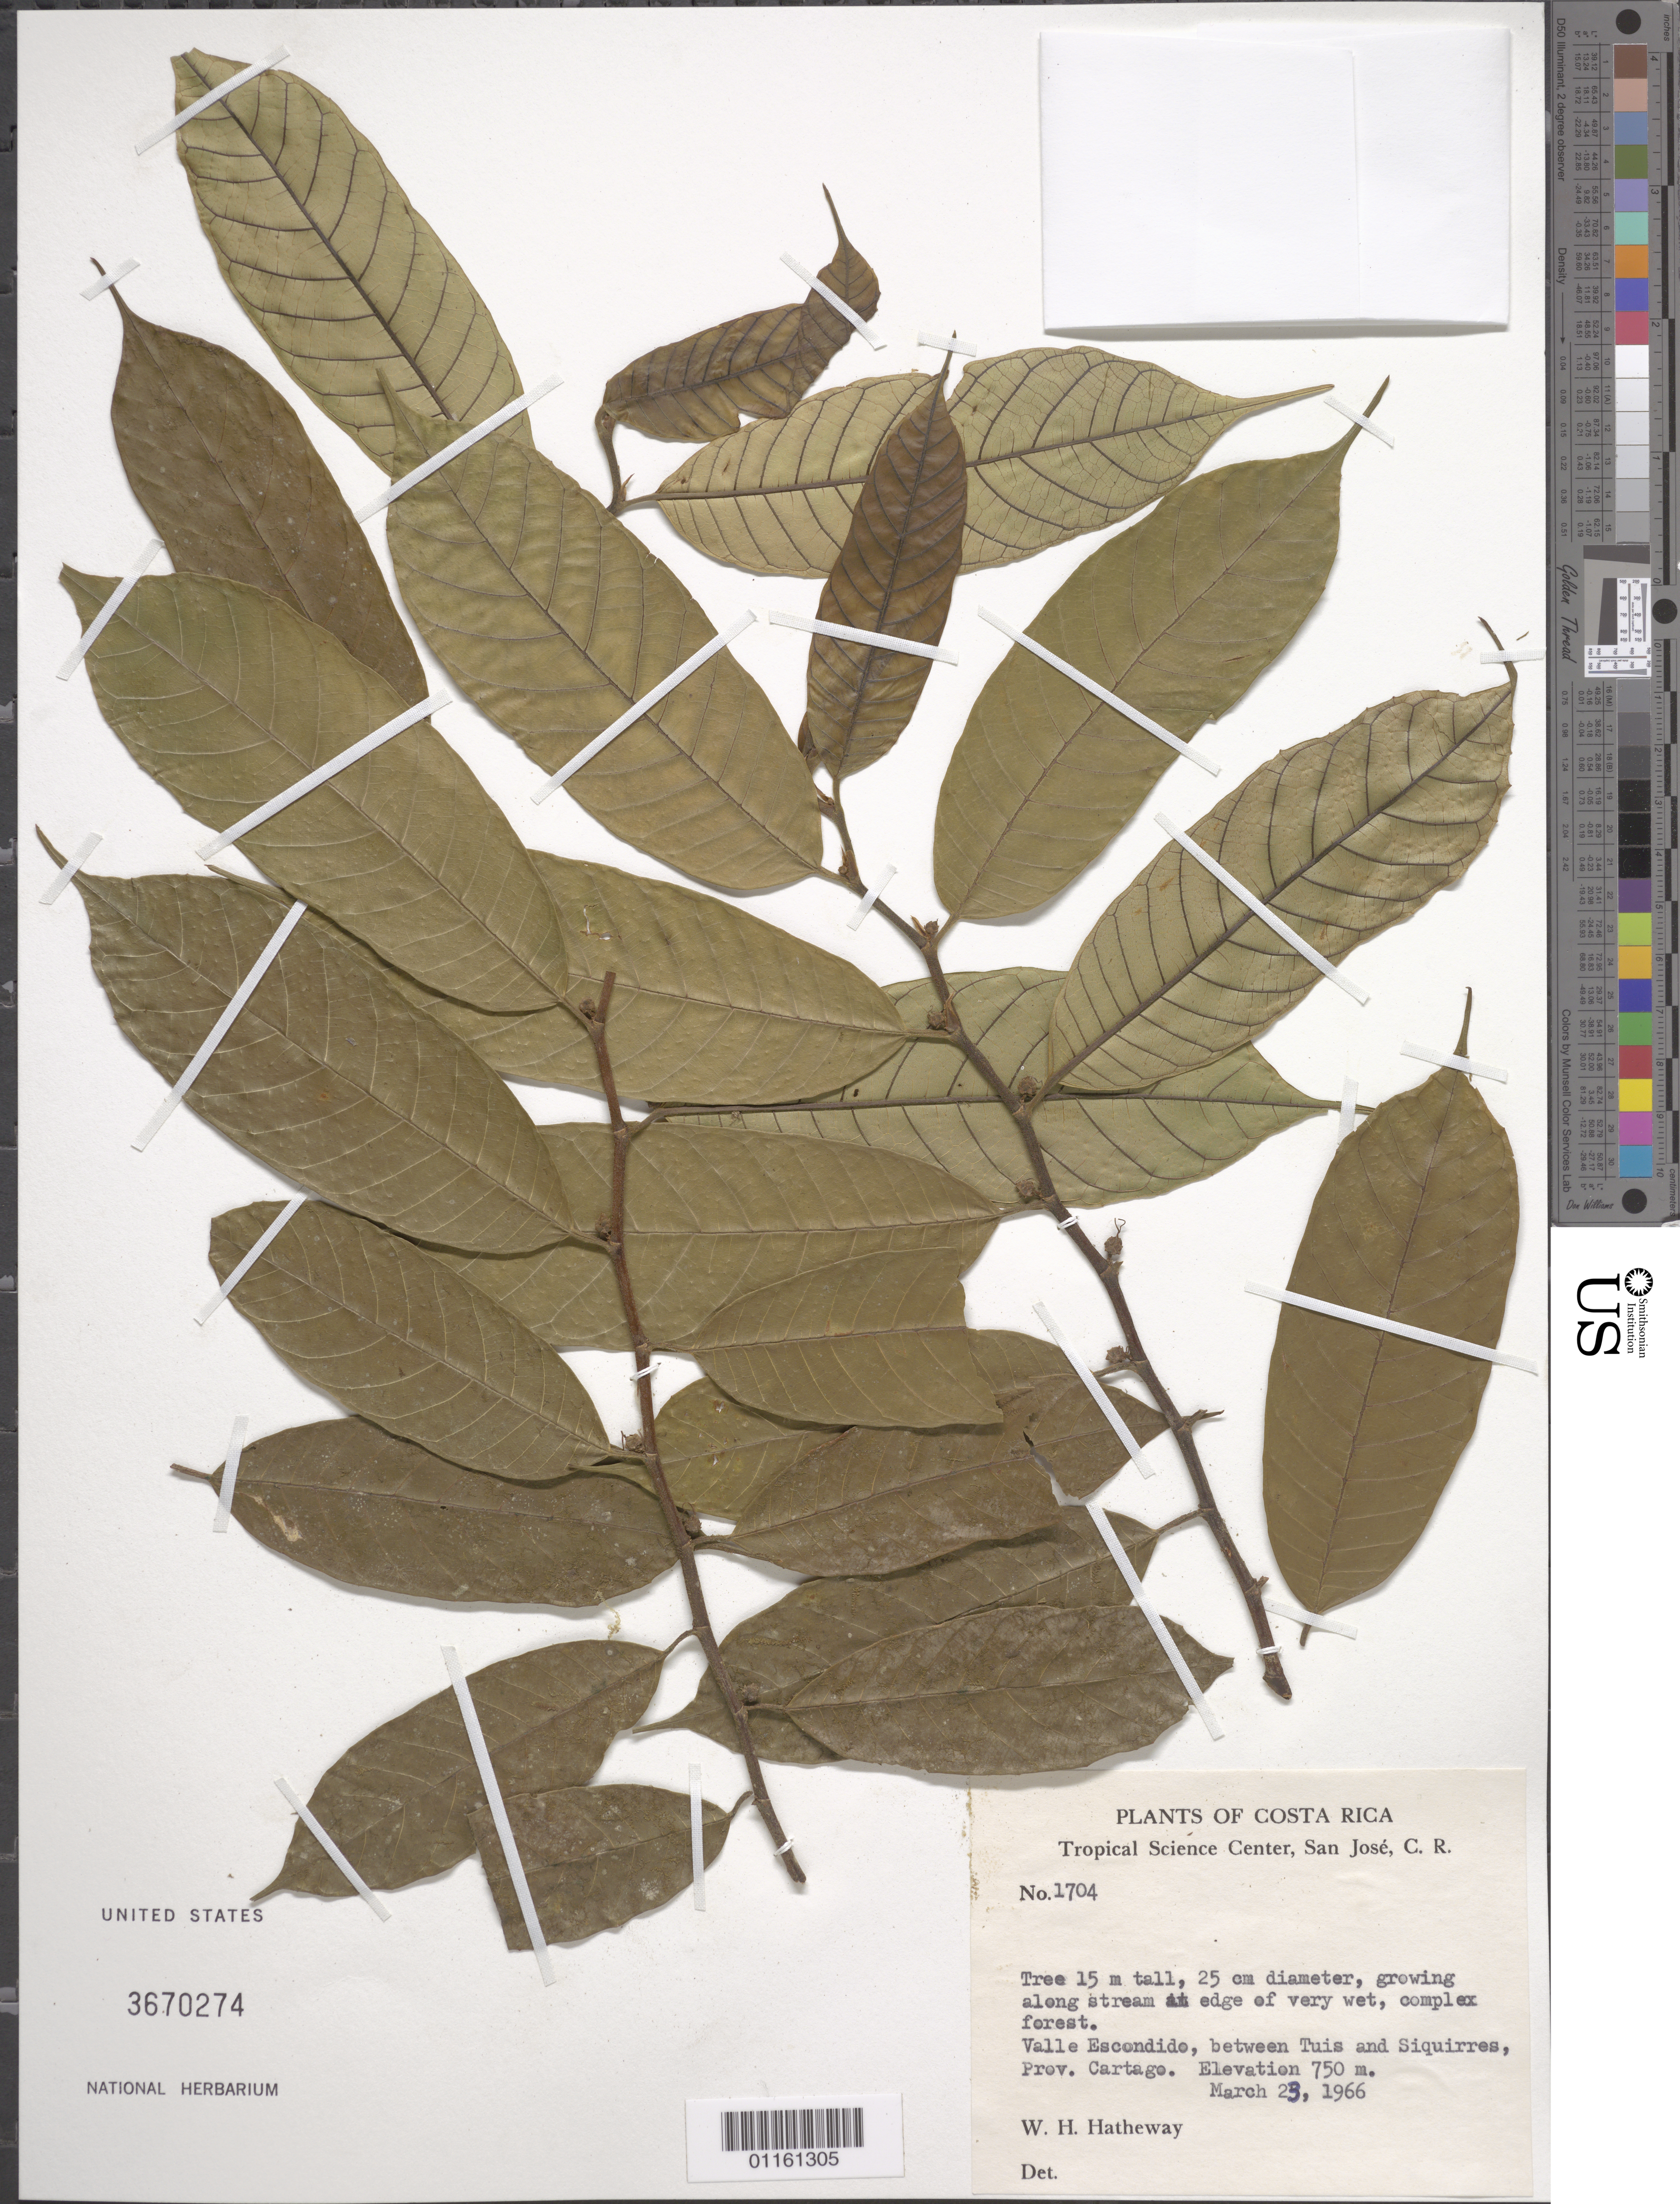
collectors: W. H. Hatheway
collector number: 1704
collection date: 1966-03-23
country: Costa Rica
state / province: Cartago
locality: Valle Escondido, between Tuis and Siquirres.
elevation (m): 750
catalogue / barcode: US 3670274